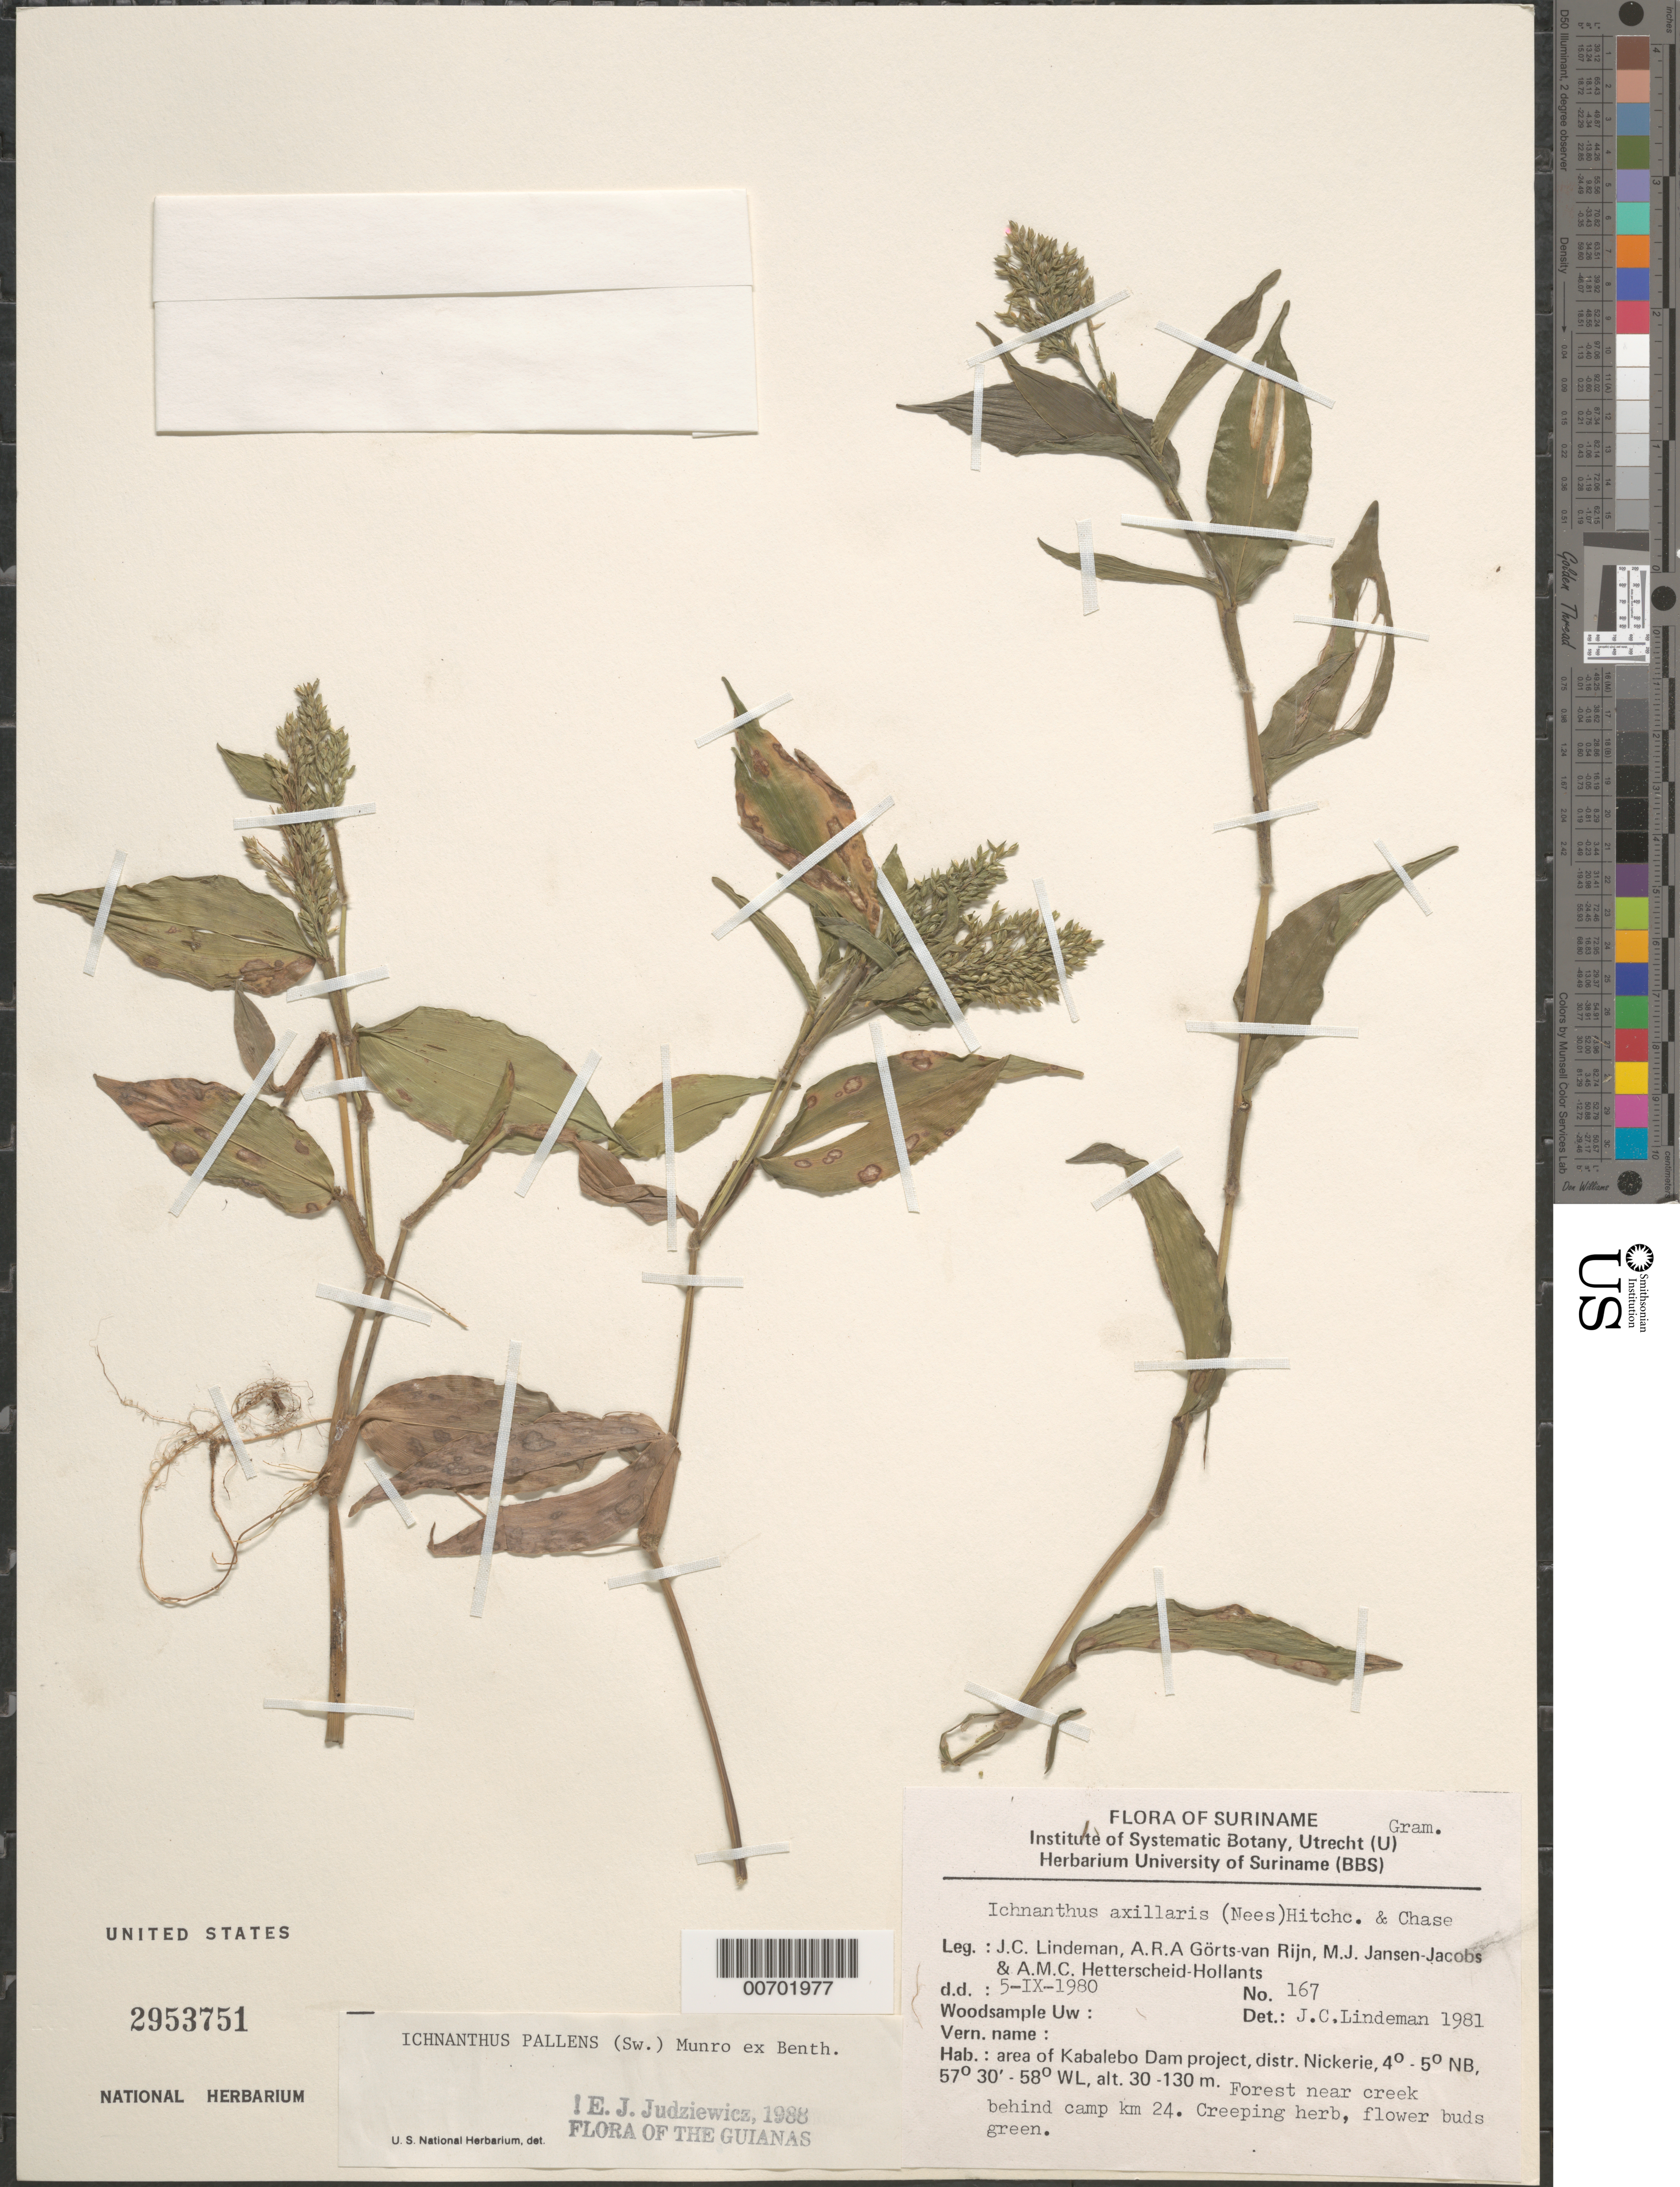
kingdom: Plantae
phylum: Tracheophyta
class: Liliopsida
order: Poales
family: Poaceae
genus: Ichnanthus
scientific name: Ichnanthus pallens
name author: (Sw.) Munro ex Benth.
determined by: Judziewicz, E. J.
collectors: J. C. Lindeman, A. .R. A. Görts-van Rijn, M. J. Jansen-Jacobs & A. Hetterscheid-Hollants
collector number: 80 167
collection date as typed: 5-Sep-80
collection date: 1980-09-05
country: Suriname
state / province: Nickerie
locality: Kabalebo Dam project area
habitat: Forest near creek behind camp km 24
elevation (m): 30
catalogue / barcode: US 2953751